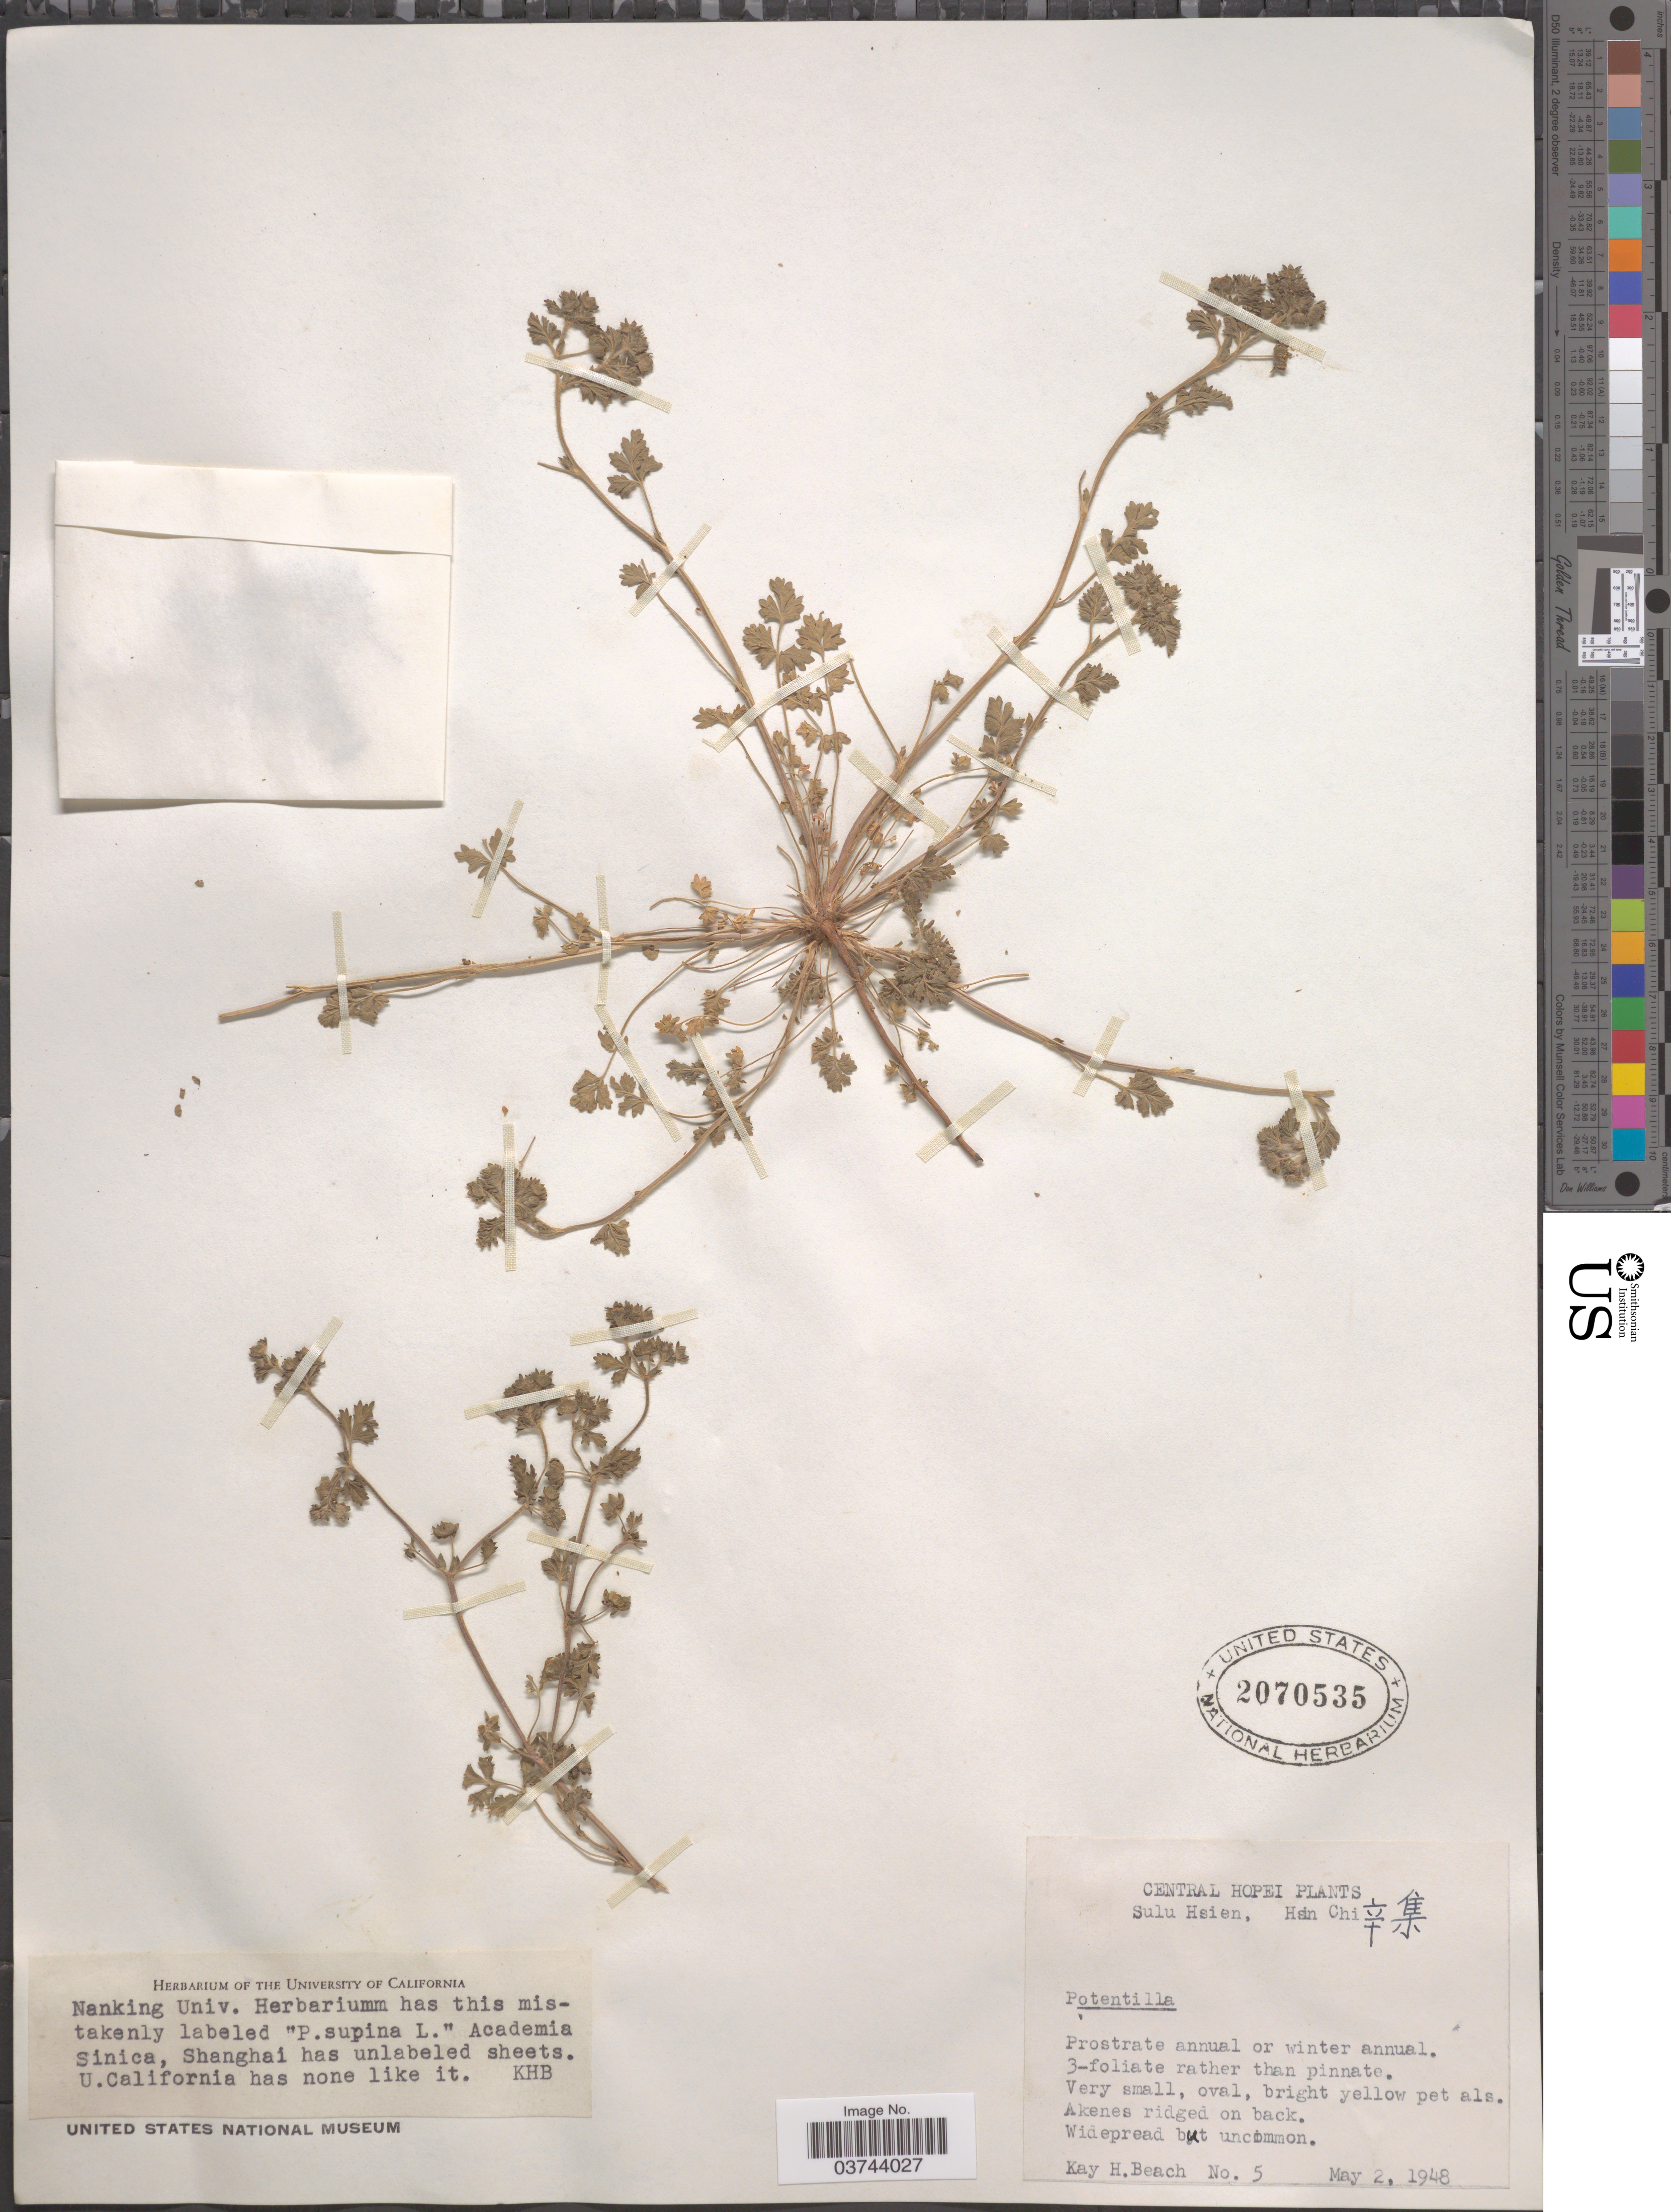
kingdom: Plantae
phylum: Tracheophyta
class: Magnoliopsida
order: Rosales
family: Rosaceae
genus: Potentilla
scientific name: Potentilla sp.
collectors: K. H. Beach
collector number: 5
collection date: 1948-05-02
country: China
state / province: Hebei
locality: Central Hopei. Sulu Hsien, Hsin Chi X.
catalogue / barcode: US 2070535